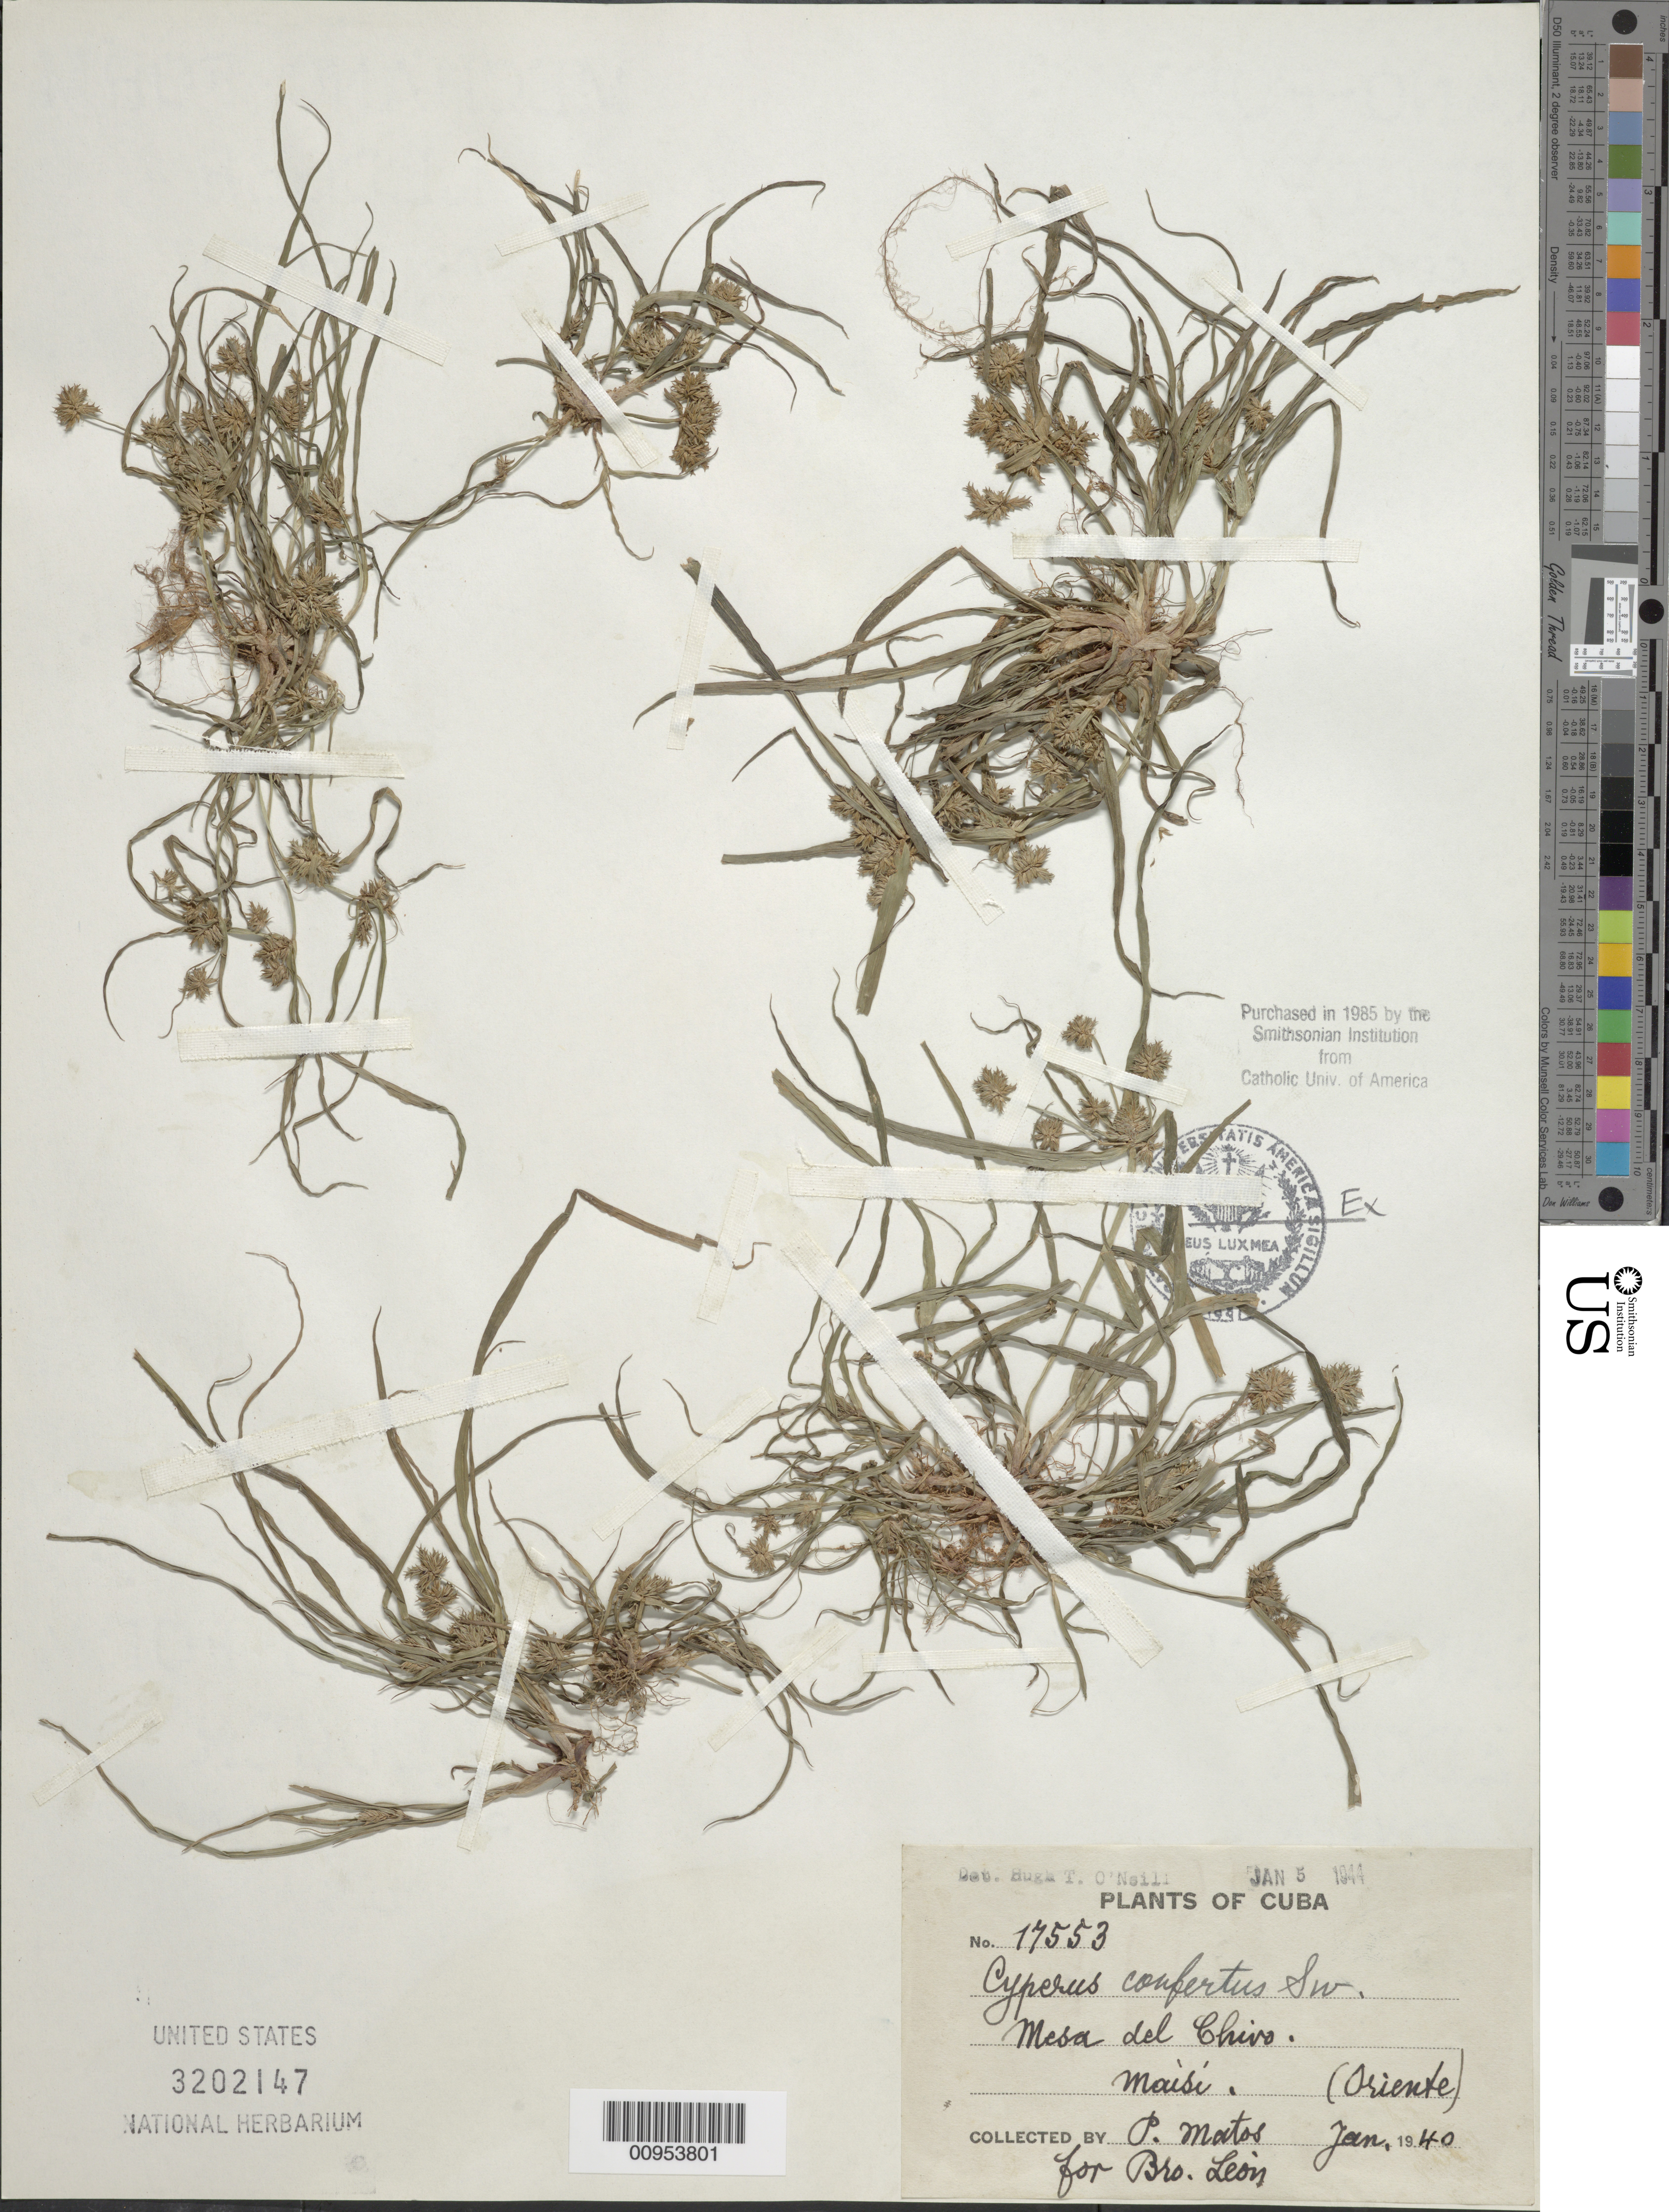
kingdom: Plantae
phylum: Tracheophyta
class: Liliopsida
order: Poales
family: Cyperaceae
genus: Cyperus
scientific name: Cyperus confertus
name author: Sw.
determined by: O'Neill, Hugh T.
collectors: P. Matos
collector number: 17553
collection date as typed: Jan 1940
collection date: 1940-01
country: Cuba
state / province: Oriente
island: Cuba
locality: Mesa del Chivo, Maibí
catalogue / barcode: US 3202147